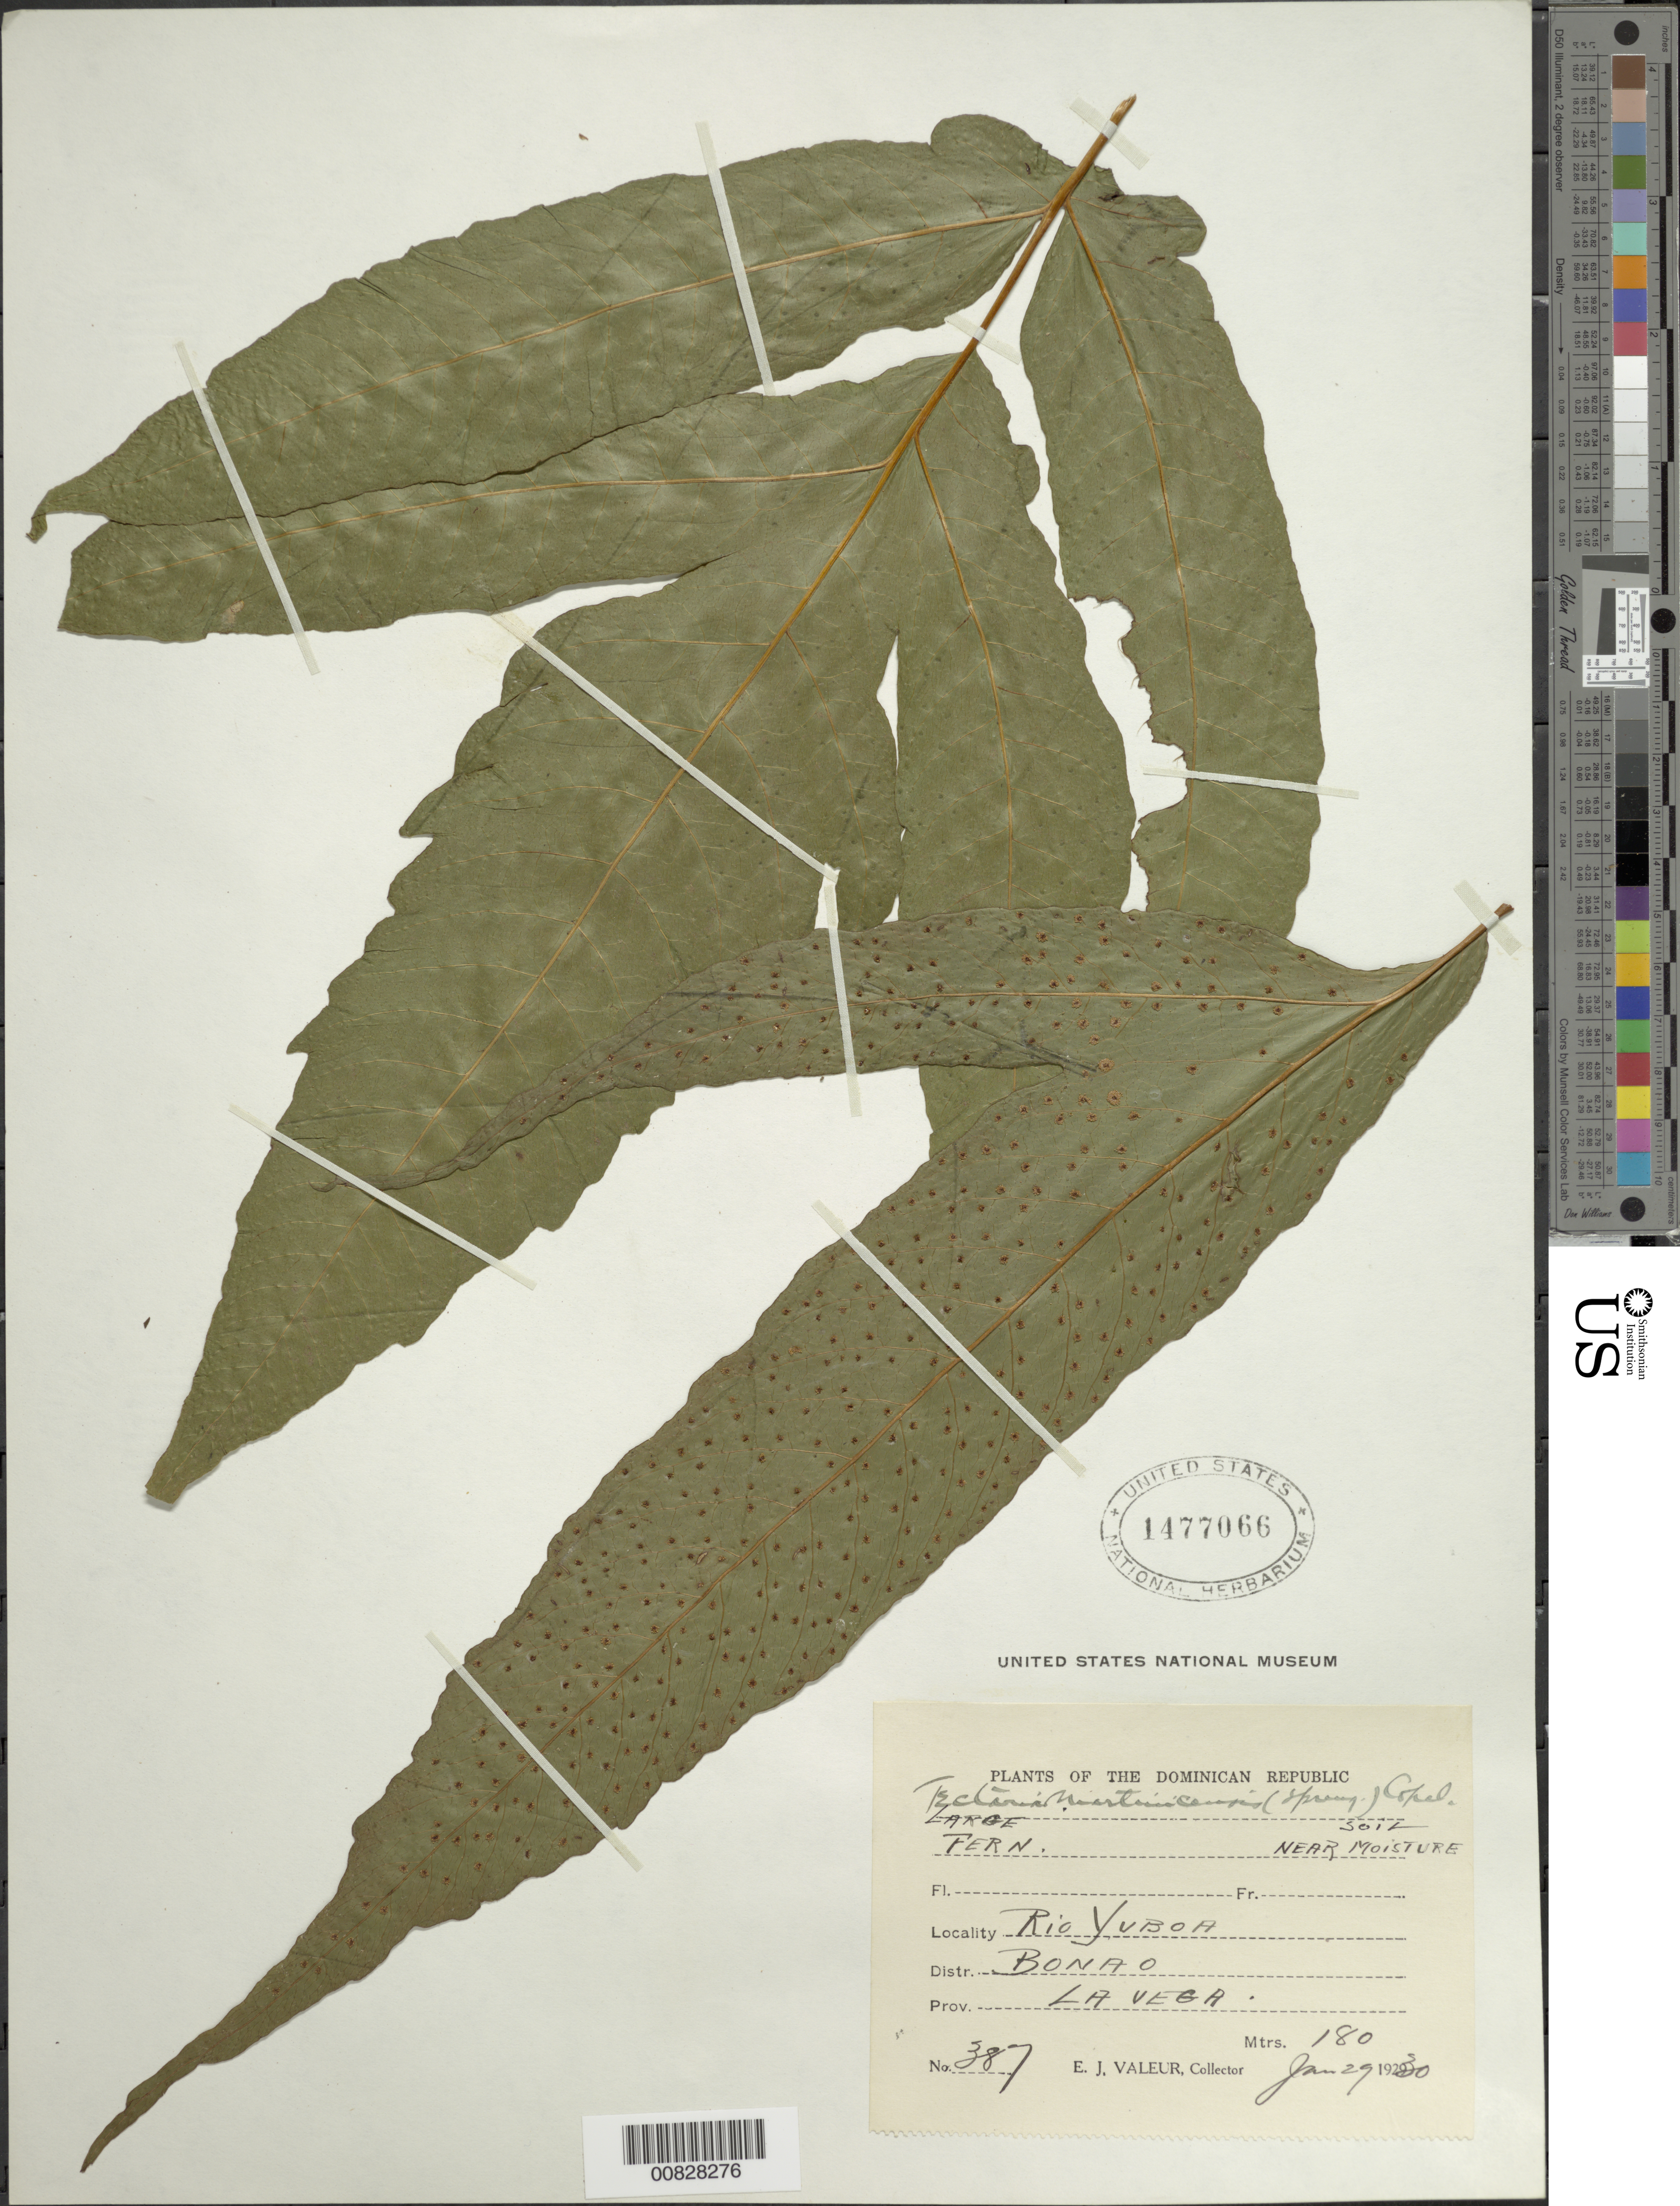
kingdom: Plantae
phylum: Tracheophyta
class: Polypodiopsida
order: Polypodiales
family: Tectariaceae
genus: Tectaria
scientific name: Tectaria incisa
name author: Cav.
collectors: E. Valeur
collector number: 387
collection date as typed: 29 Jan 1930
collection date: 1930-01-29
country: Dominican Republic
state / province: La Vega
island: Hispaniola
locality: Dist. Bonao, Río Yuboa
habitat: Soil, near moisture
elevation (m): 180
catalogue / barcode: US 1477066